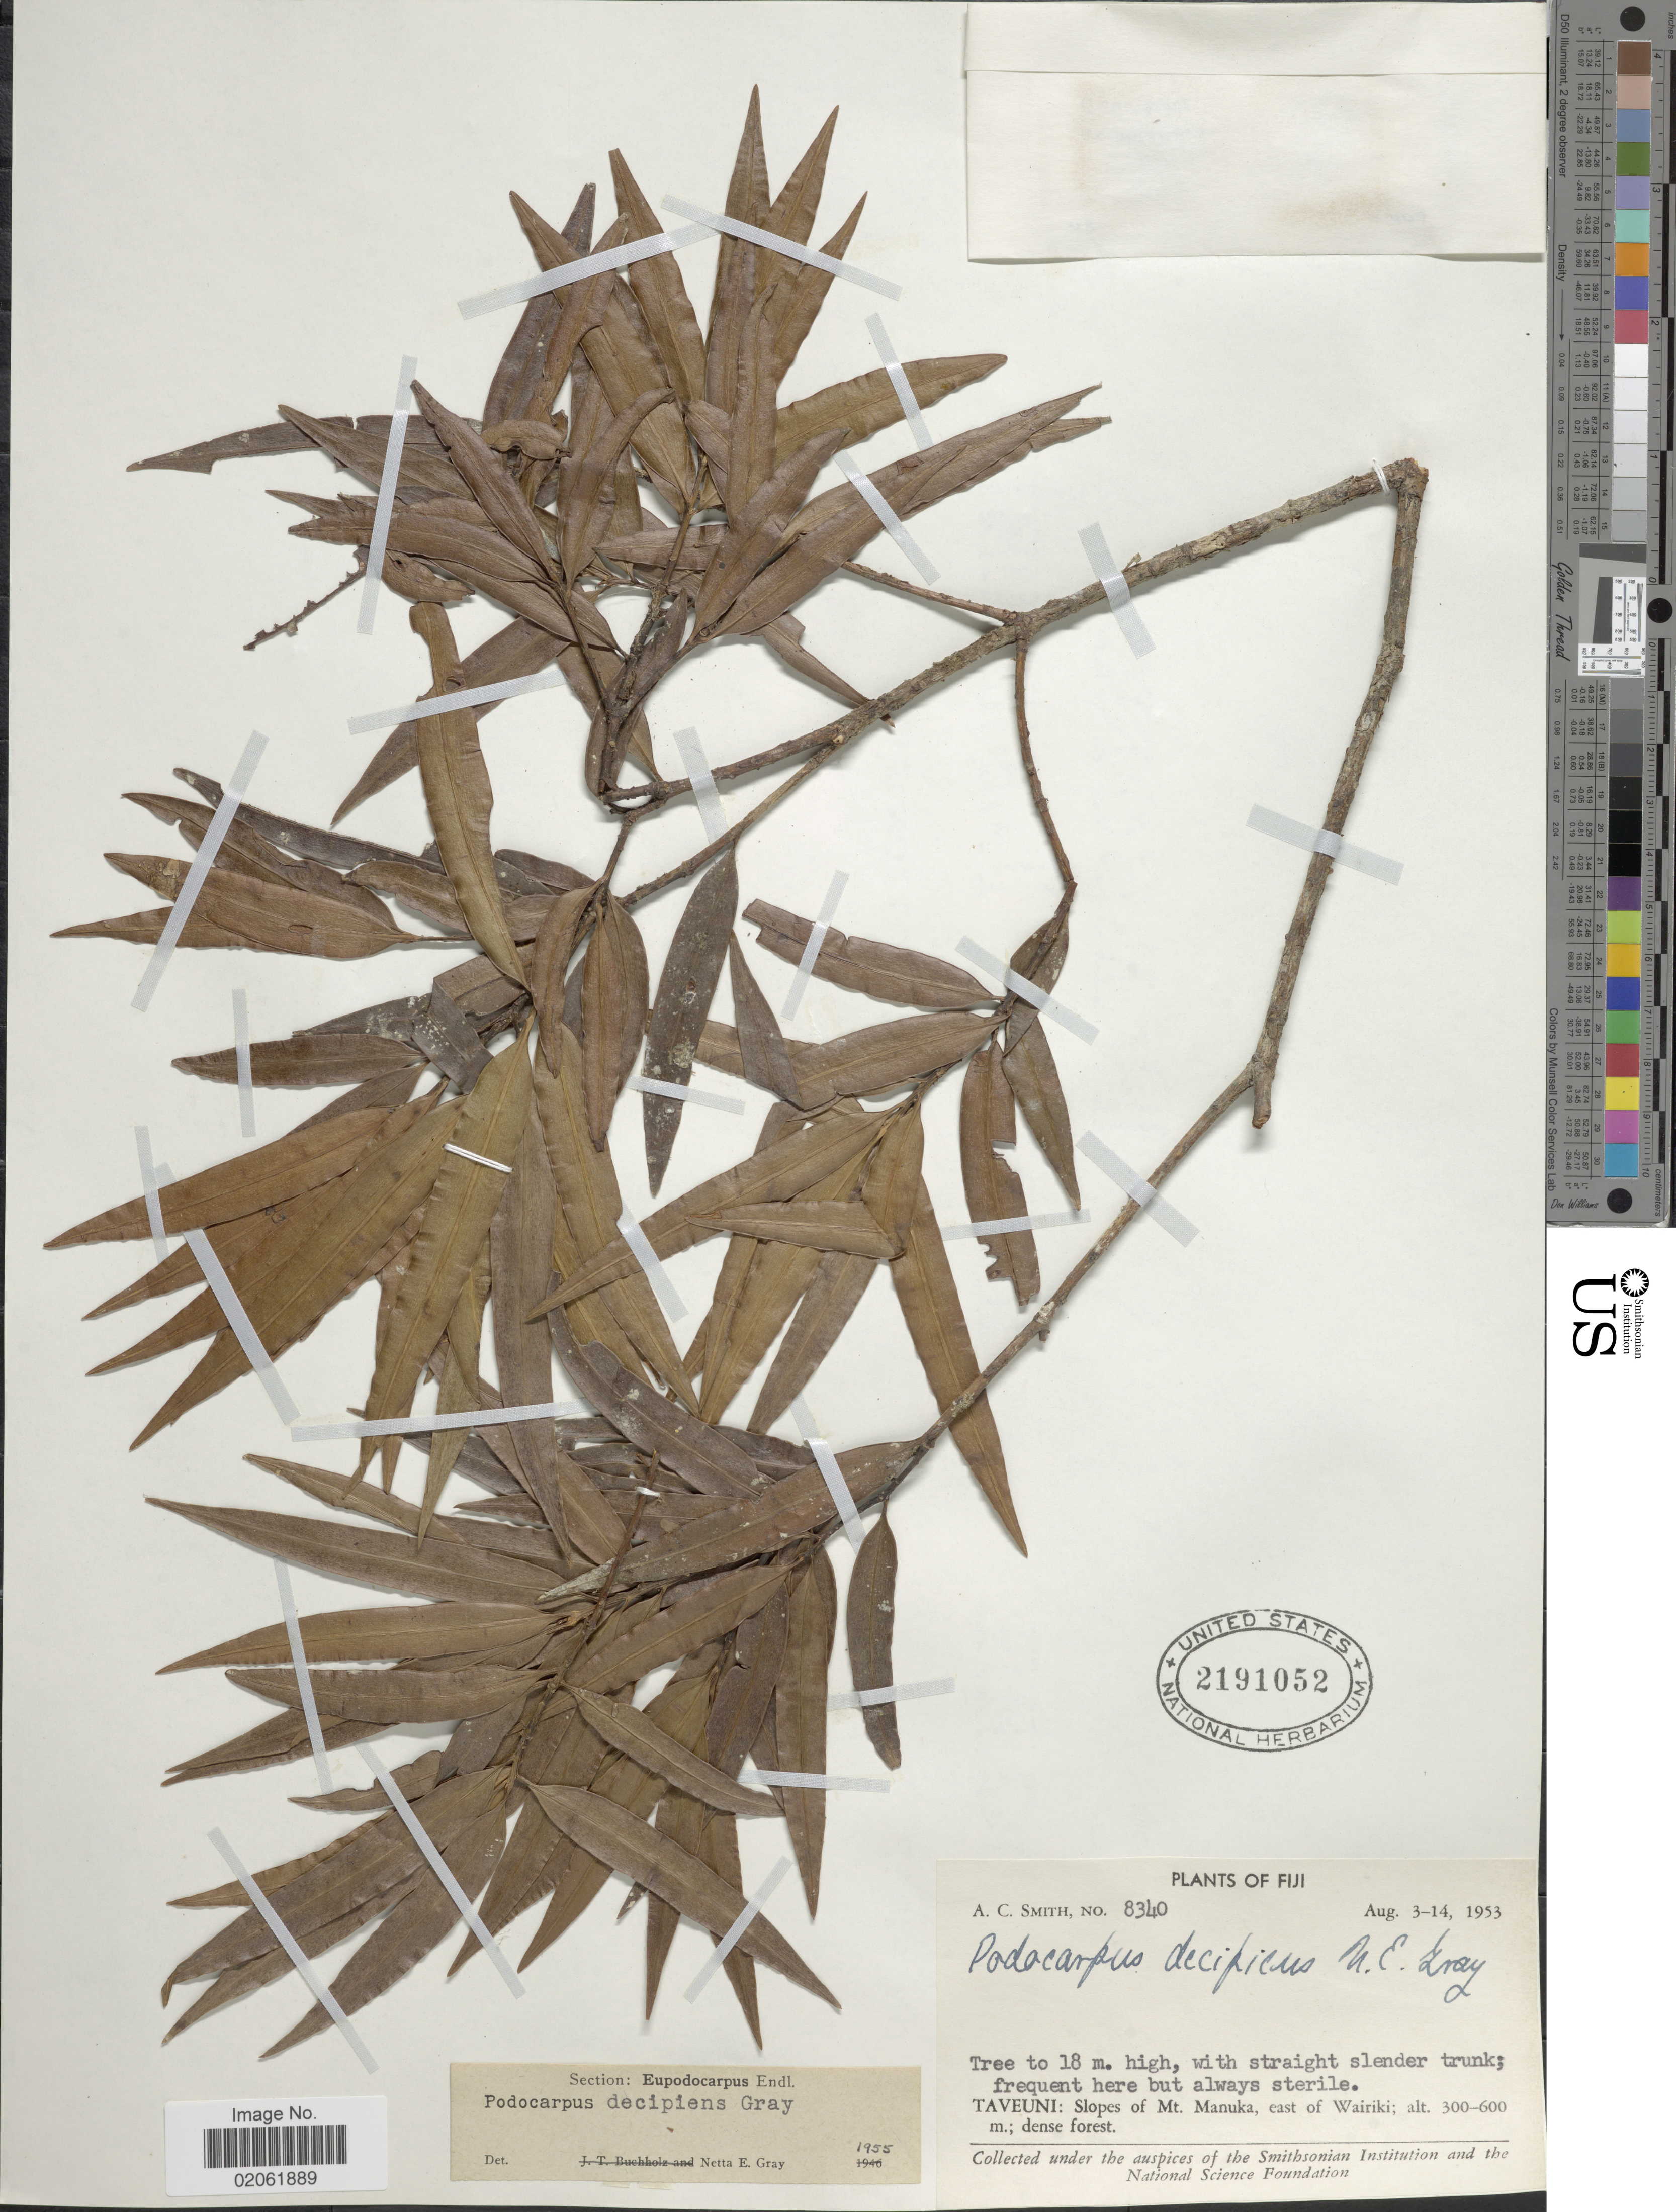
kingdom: Plantae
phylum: Tracheophyta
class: Pinopsida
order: Pinales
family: Podocarpaceae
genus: Podocarpus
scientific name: Podocarpus decipiens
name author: N.E. Gray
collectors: A. C. Smith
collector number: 8340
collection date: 1953-08-03/1953-08-14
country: Fiji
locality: Taveuni: Slopes of Mt. Manuka, east of Wairiki.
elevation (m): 300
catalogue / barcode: US 2191052